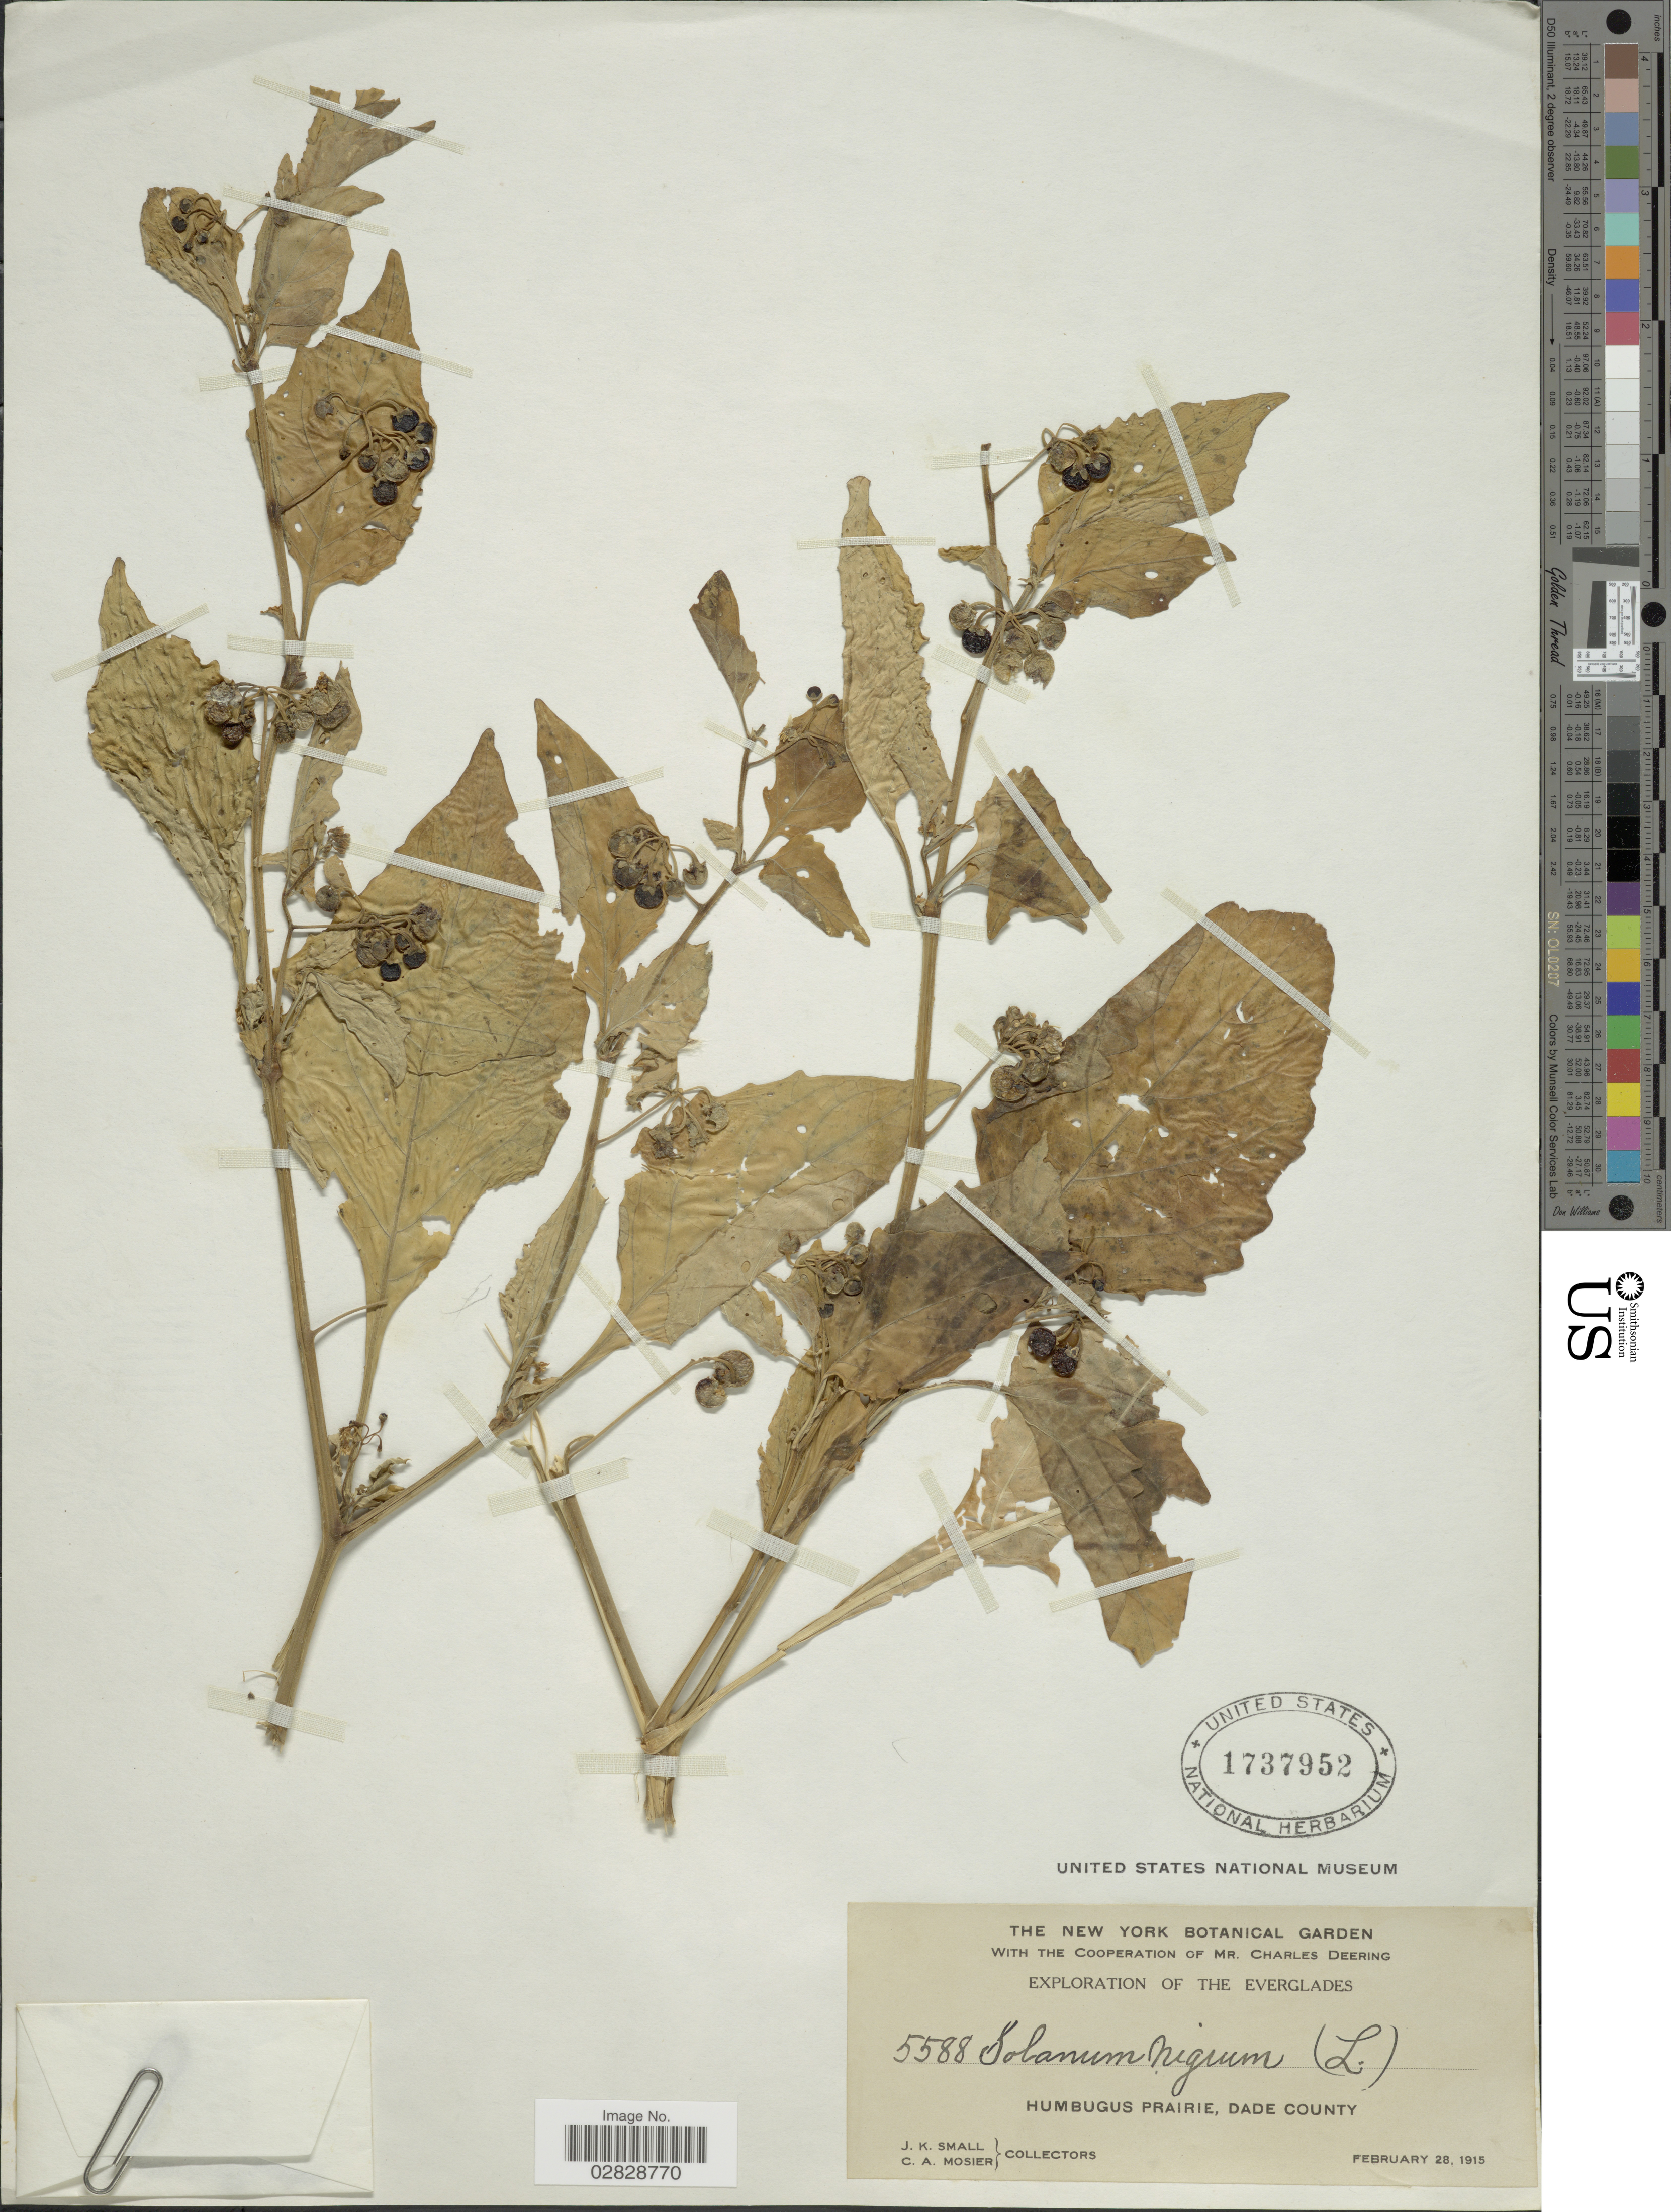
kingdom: Plantae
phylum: Tracheophyta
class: Magnoliopsida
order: Solanales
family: Solanaceae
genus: Solanum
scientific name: Solanum americanum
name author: Mill.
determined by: Knapp, S. D.; Särkinen, T.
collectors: J. K. Small & C. A. Mosier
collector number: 5588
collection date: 1915-02-28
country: United States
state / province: Florida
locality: The Everglades. Humbugus Prairie, Dade County.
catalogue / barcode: US 1737952